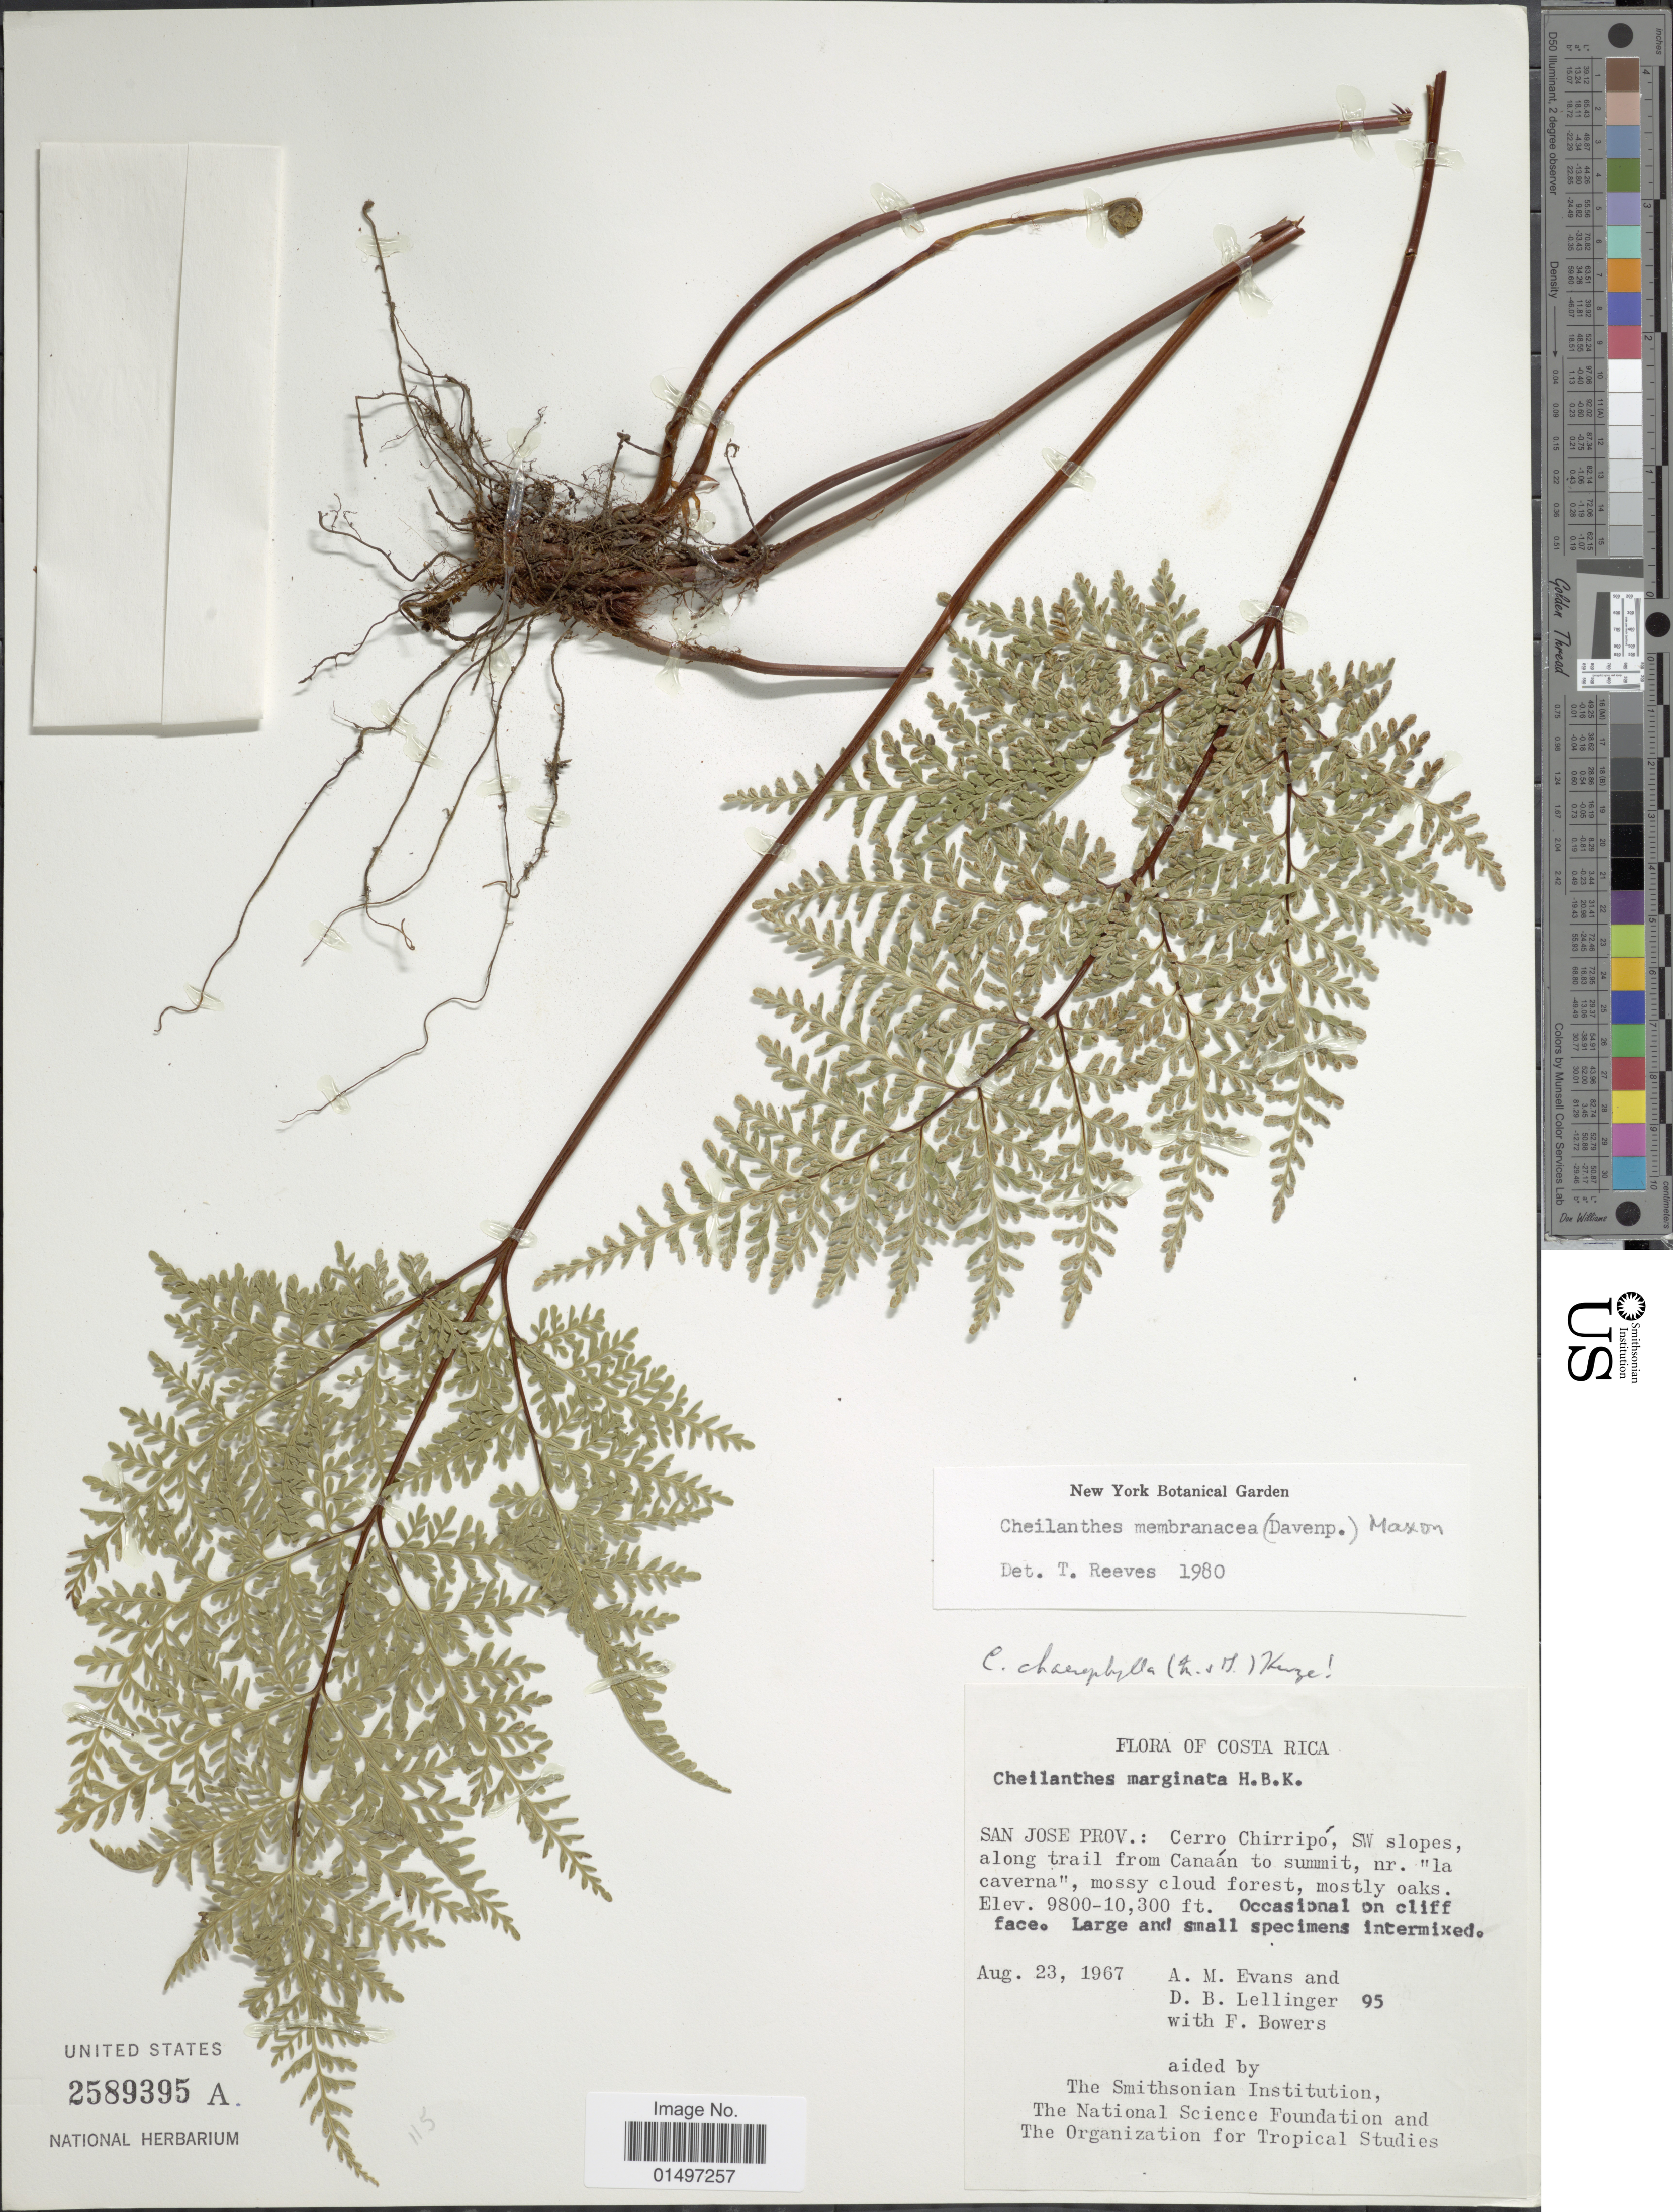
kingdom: Plantae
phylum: Tracheophyta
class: Polypodiopsida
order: Polypodiales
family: Pteridaceae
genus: Gaga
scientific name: Gaga membranacea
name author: (Davenp.) Fay W. Li & Windham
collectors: A. M. Evans, D. B. Lellinger & F. Bowers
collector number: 95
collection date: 1967-08-23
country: Costa Rica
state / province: San José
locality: San Jose Prov.: Cerro Chirripo, SW slopes, along trail from Canaan to summit, nr. 'la caverna'.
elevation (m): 2987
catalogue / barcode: US 2589395A